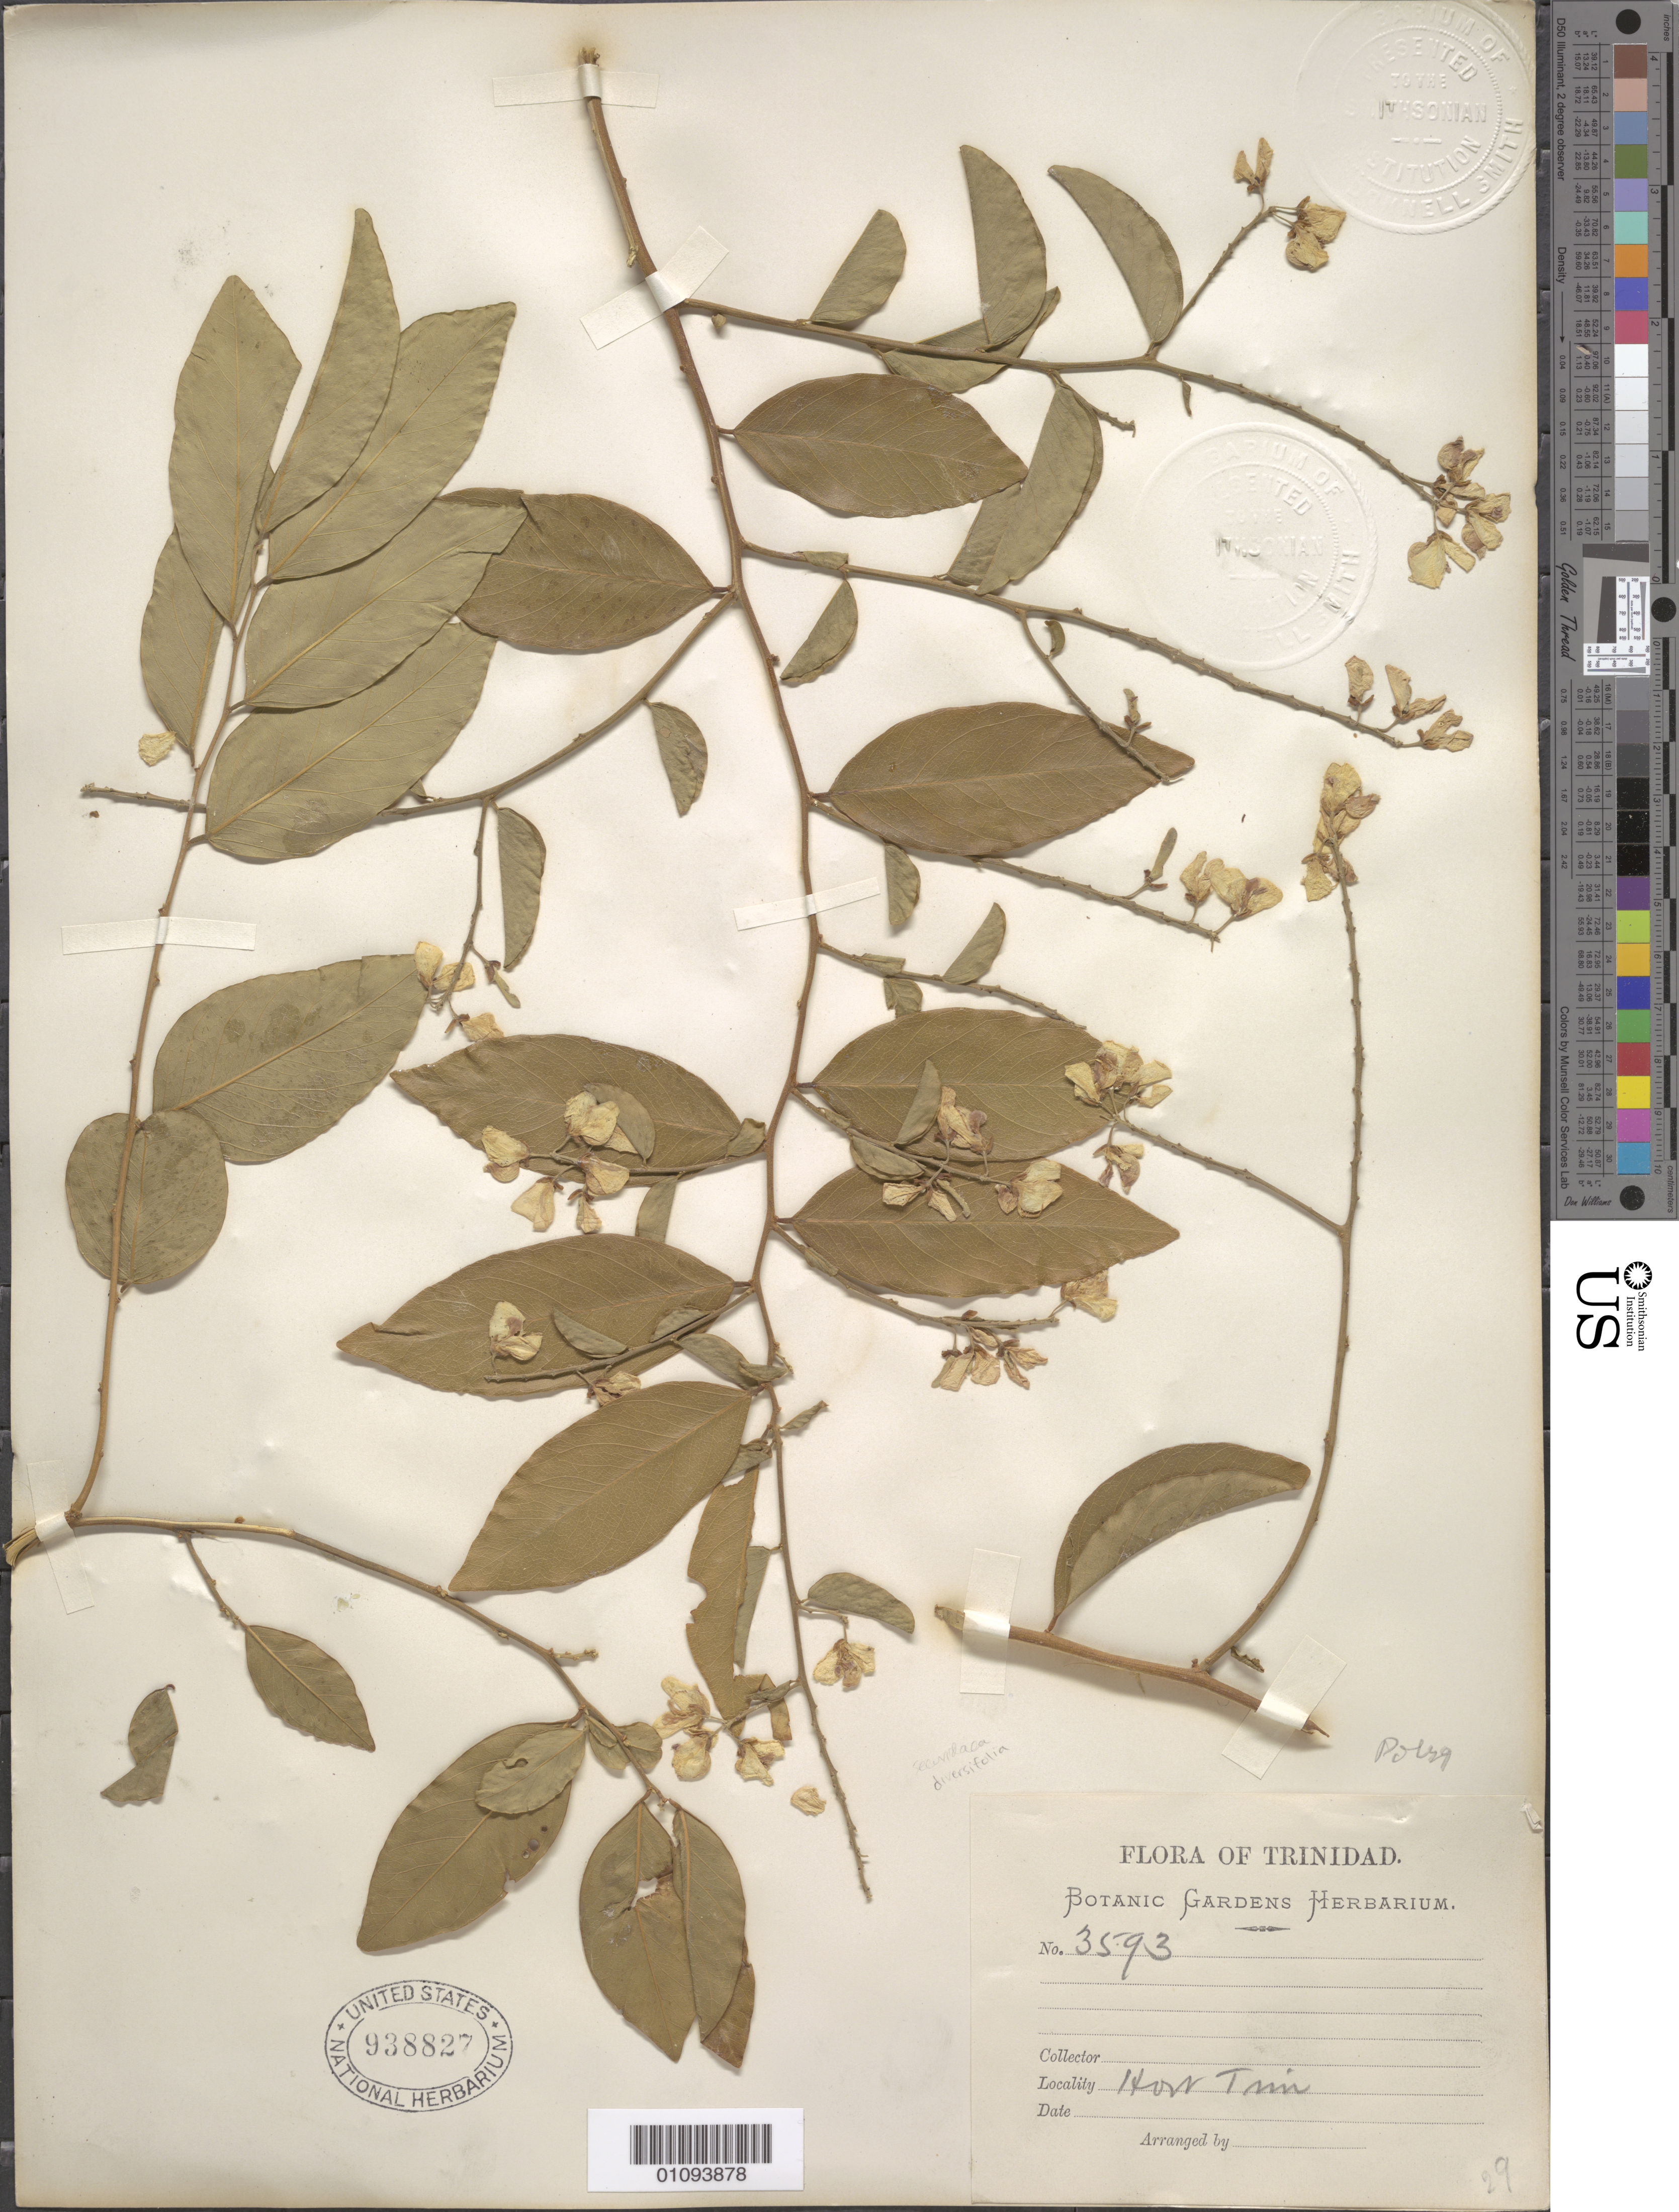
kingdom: Plantae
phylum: Tracheophyta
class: Magnoliopsida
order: Fabales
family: Polygalaceae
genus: Securidaca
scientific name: Securidaca diversifolia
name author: (L.) S.F. Blake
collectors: Botanic Gardens Herbarium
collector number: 3593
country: Trinidad and Tobago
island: Trinidad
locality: Hort Trin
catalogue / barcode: US 938827